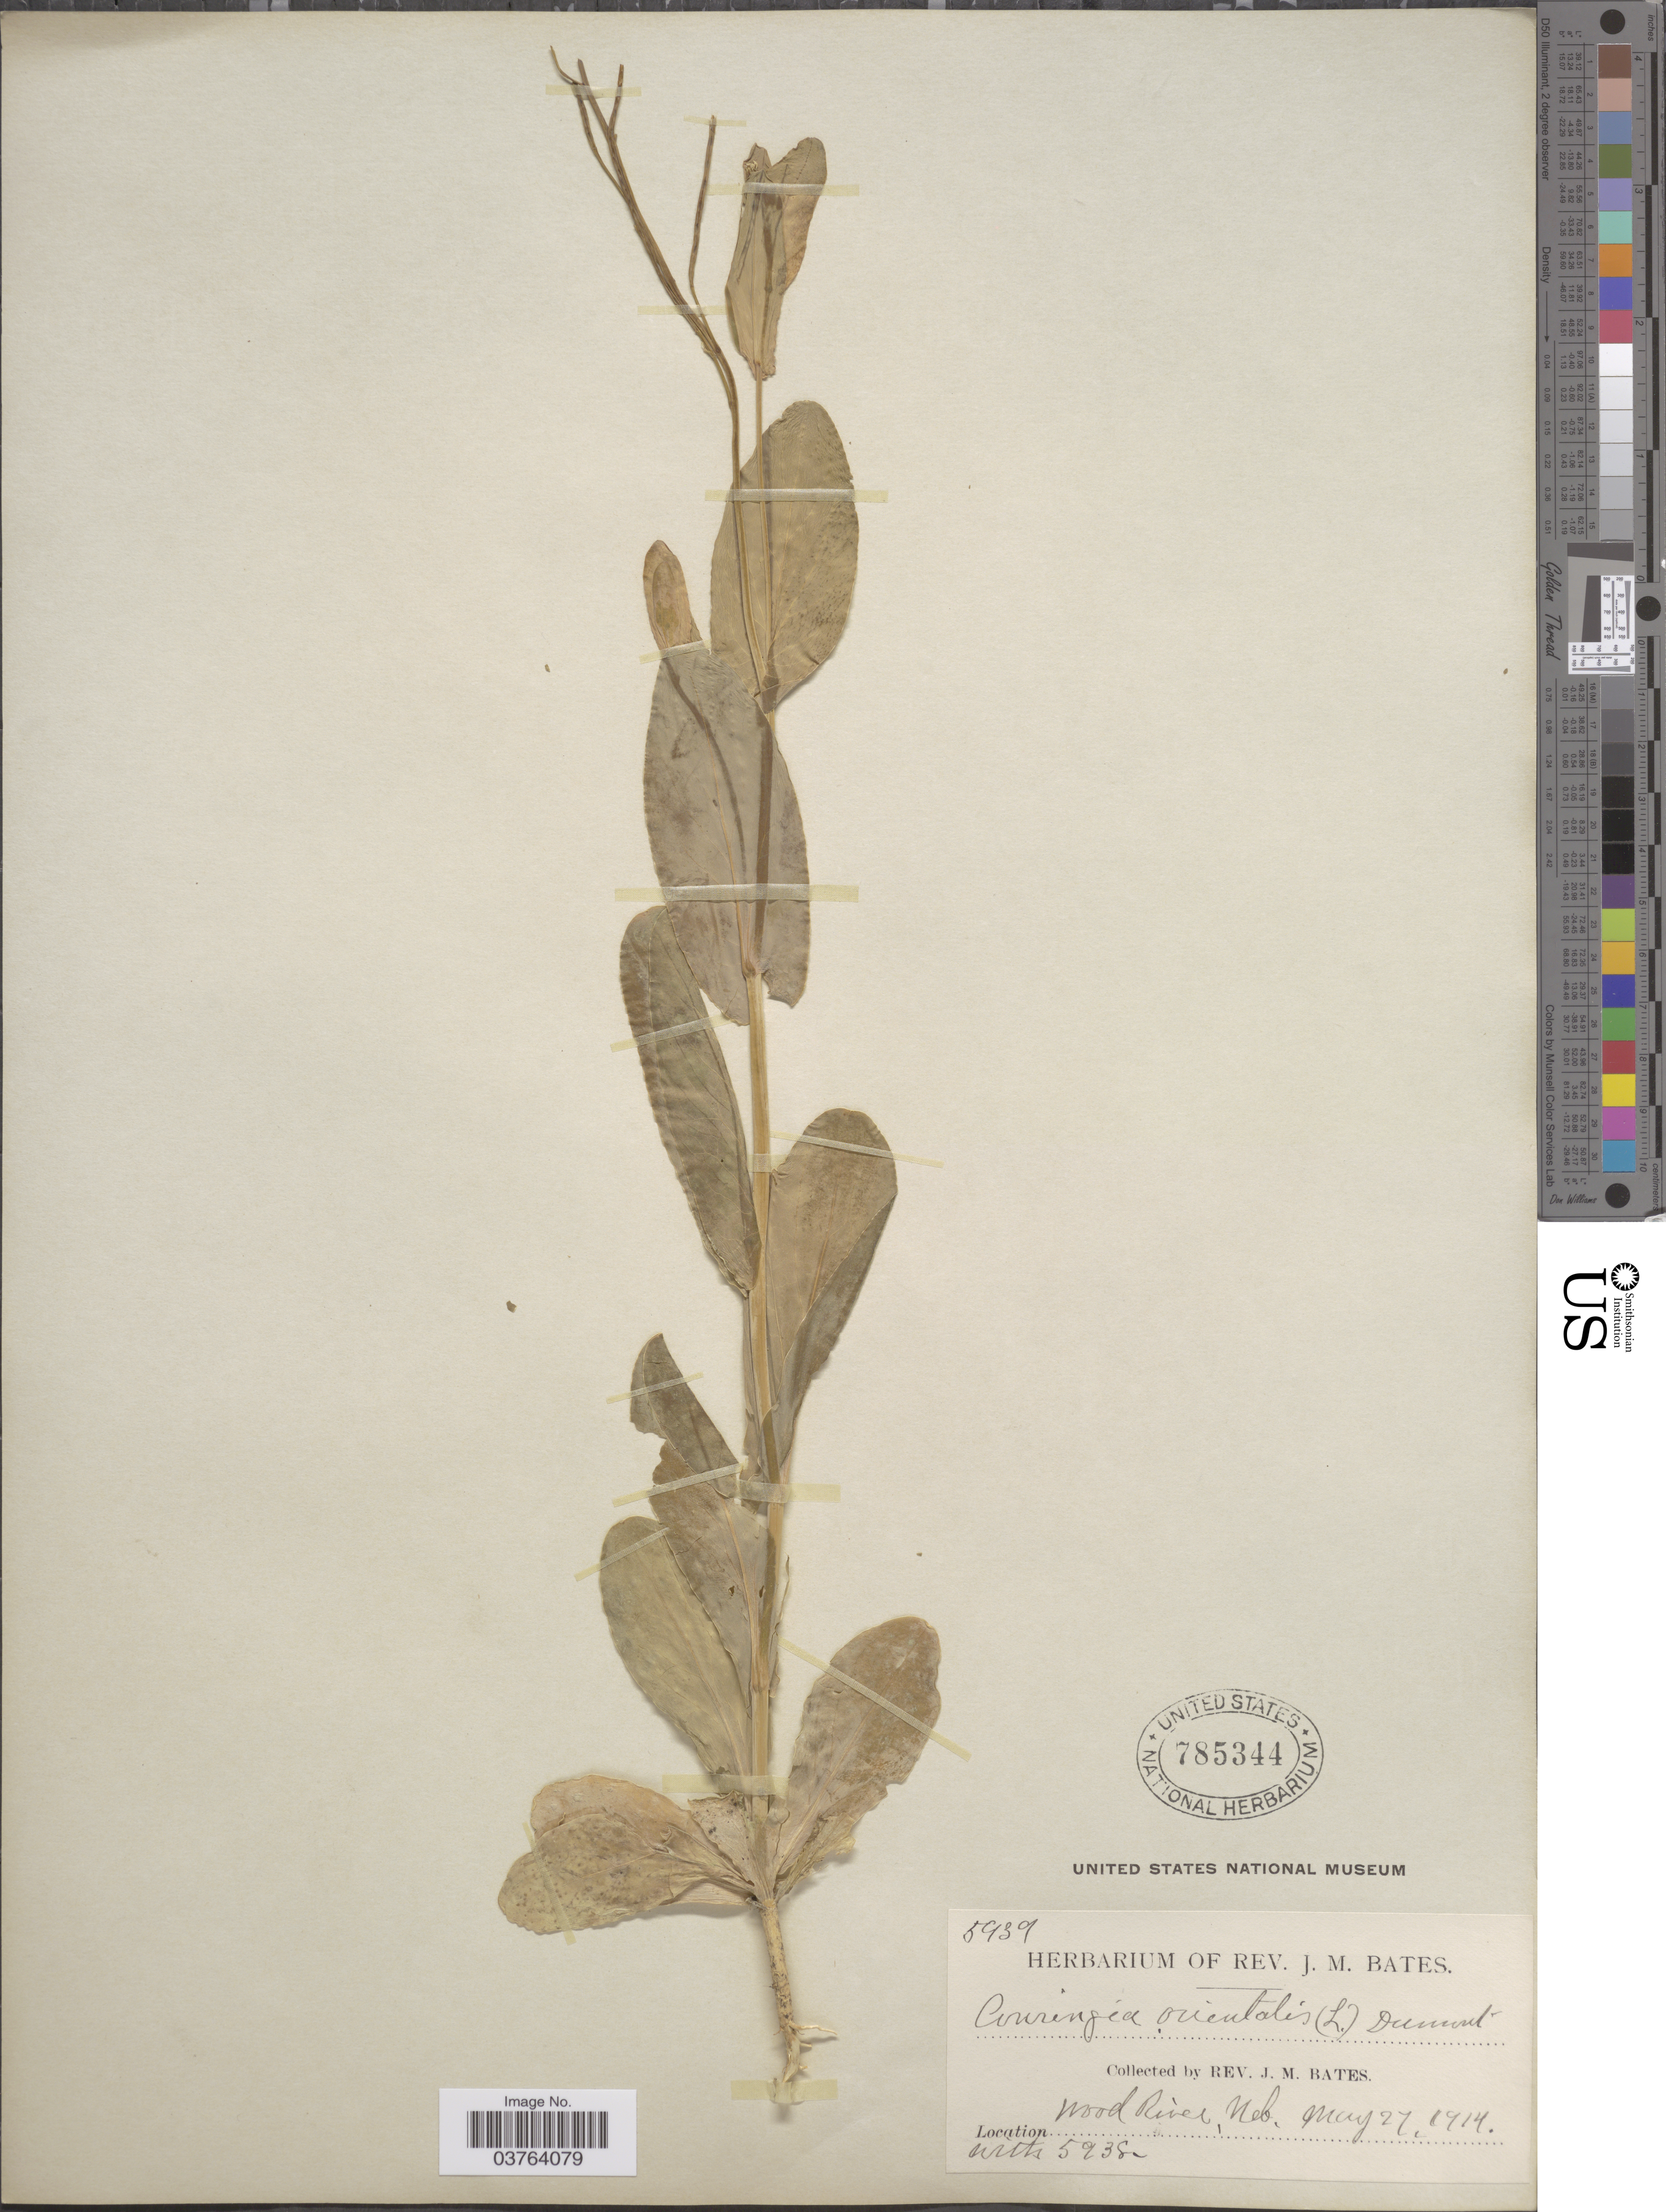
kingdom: Plantae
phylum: Tracheophyta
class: Magnoliopsida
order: Brassicales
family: Brassicaceae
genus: Conringia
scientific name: Conringia orientalis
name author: (L.) C. Presl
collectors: J. Bates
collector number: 5939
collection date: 1914-05-27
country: United States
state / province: Nebraska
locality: Wood River.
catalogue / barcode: US 785344